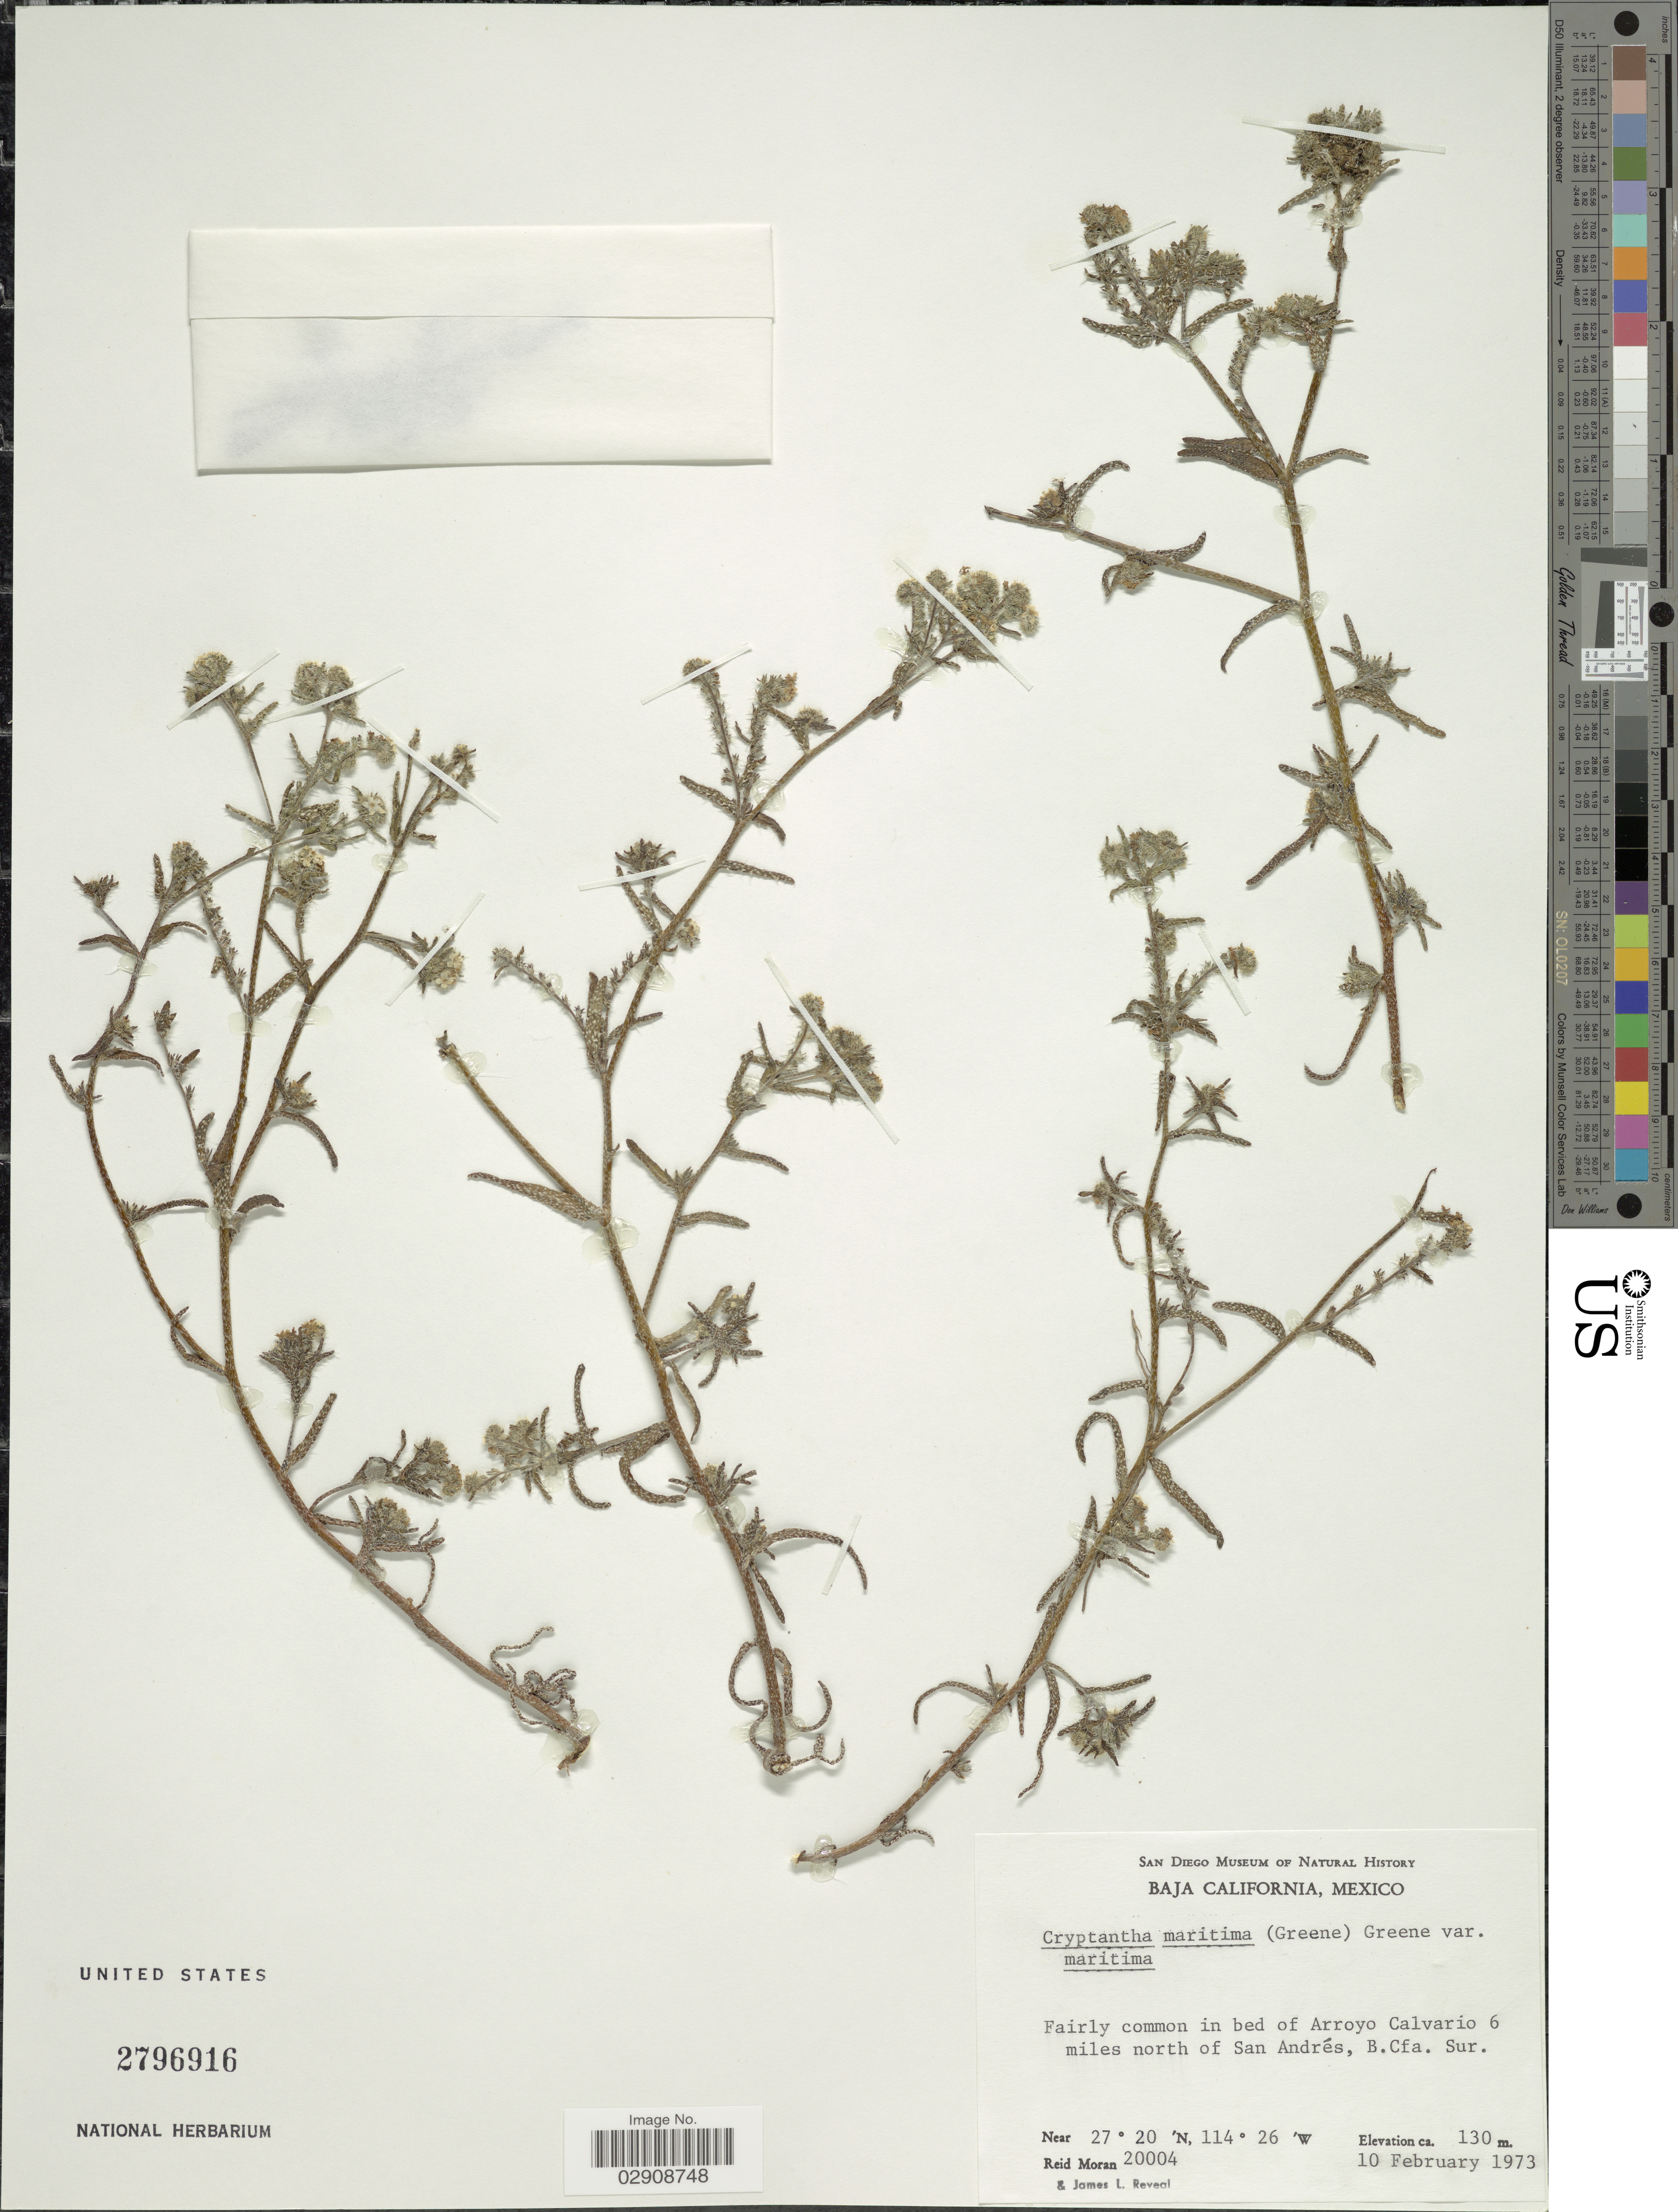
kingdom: Plantae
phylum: Tracheophyta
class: Magnoliopsida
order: Boraginales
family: Boraginaceae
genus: Cryptantha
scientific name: Cryptantha maritima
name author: (Greene) Greene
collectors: R. V. Moran & J. L. Reveal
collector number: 20004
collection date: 1973-02-10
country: Mexico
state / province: Baja California Sur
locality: Fairly common in bed of Arroyo Calvario 6 miles north of San Andrés, B. Cfa. Sur.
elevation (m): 130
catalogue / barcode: US 2796916